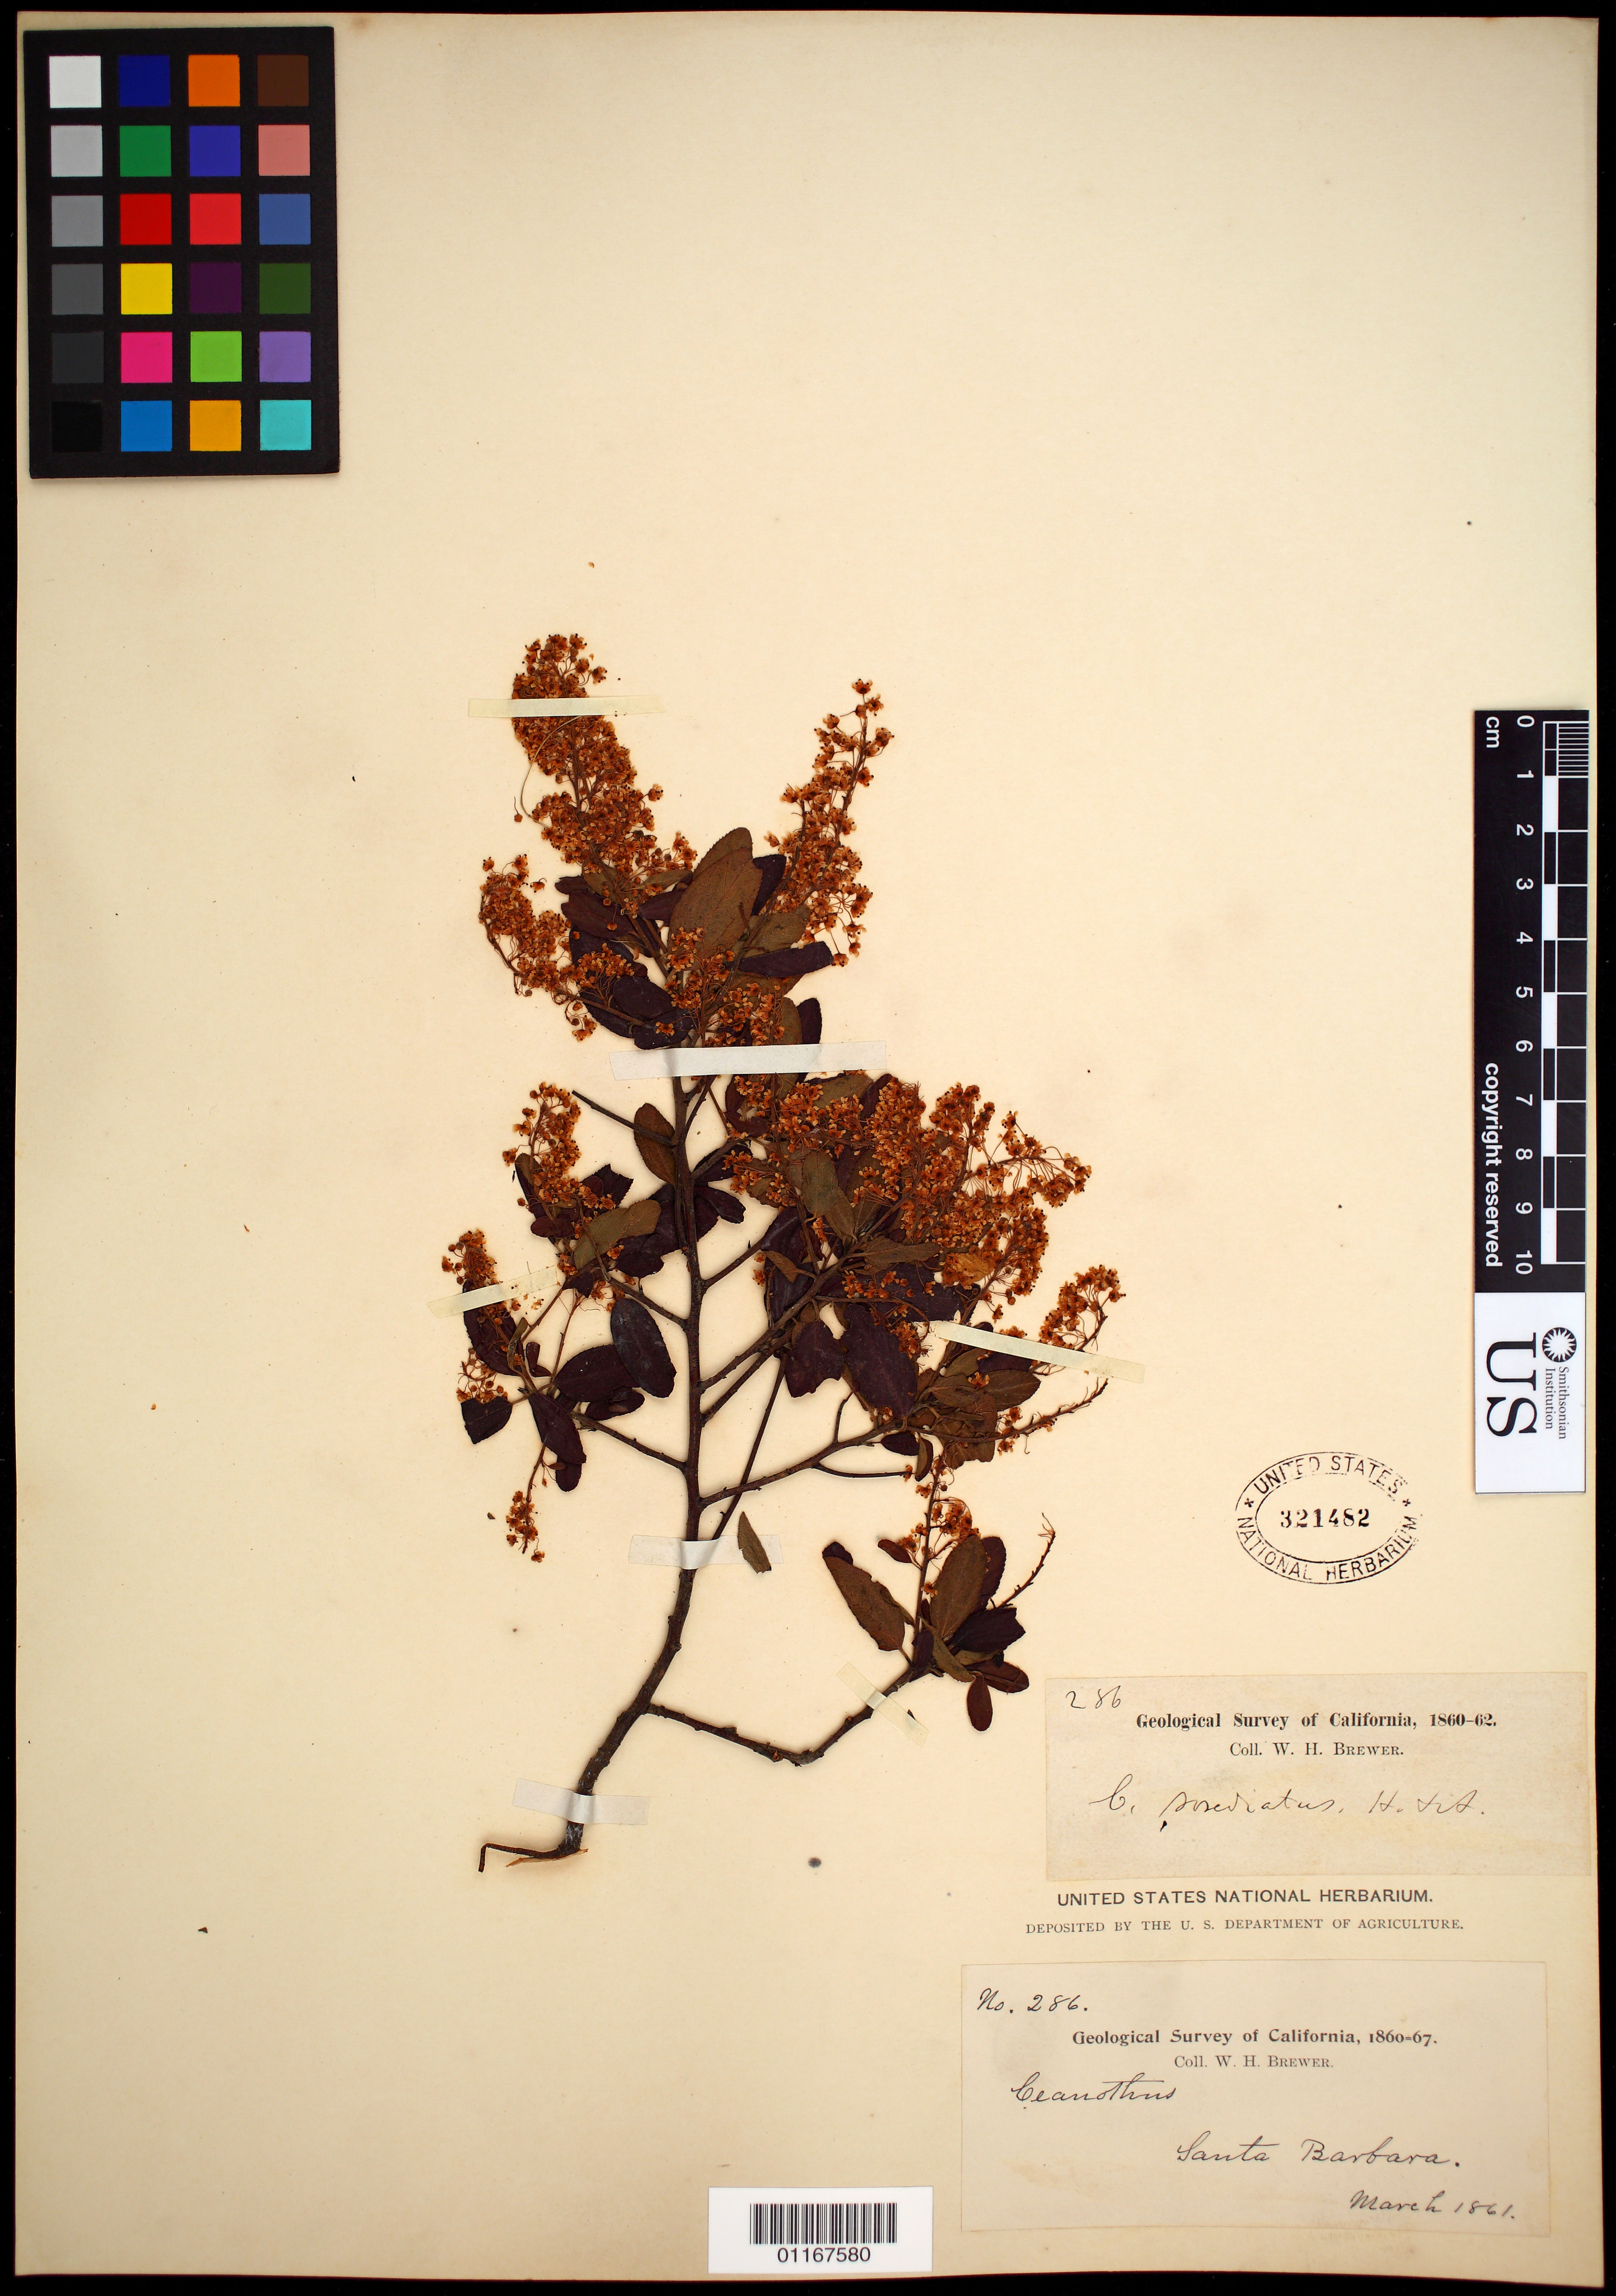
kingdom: Plantae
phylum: Tracheophyta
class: Magnoliopsida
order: Rosales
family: Rhamnaceae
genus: Ceanothus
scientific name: Ceanothus sorediatus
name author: Hook. & Arn.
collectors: W. H. Brewer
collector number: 286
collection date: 1861-03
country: United States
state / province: California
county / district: Santa Barbara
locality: Santa Barbara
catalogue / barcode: US 321482